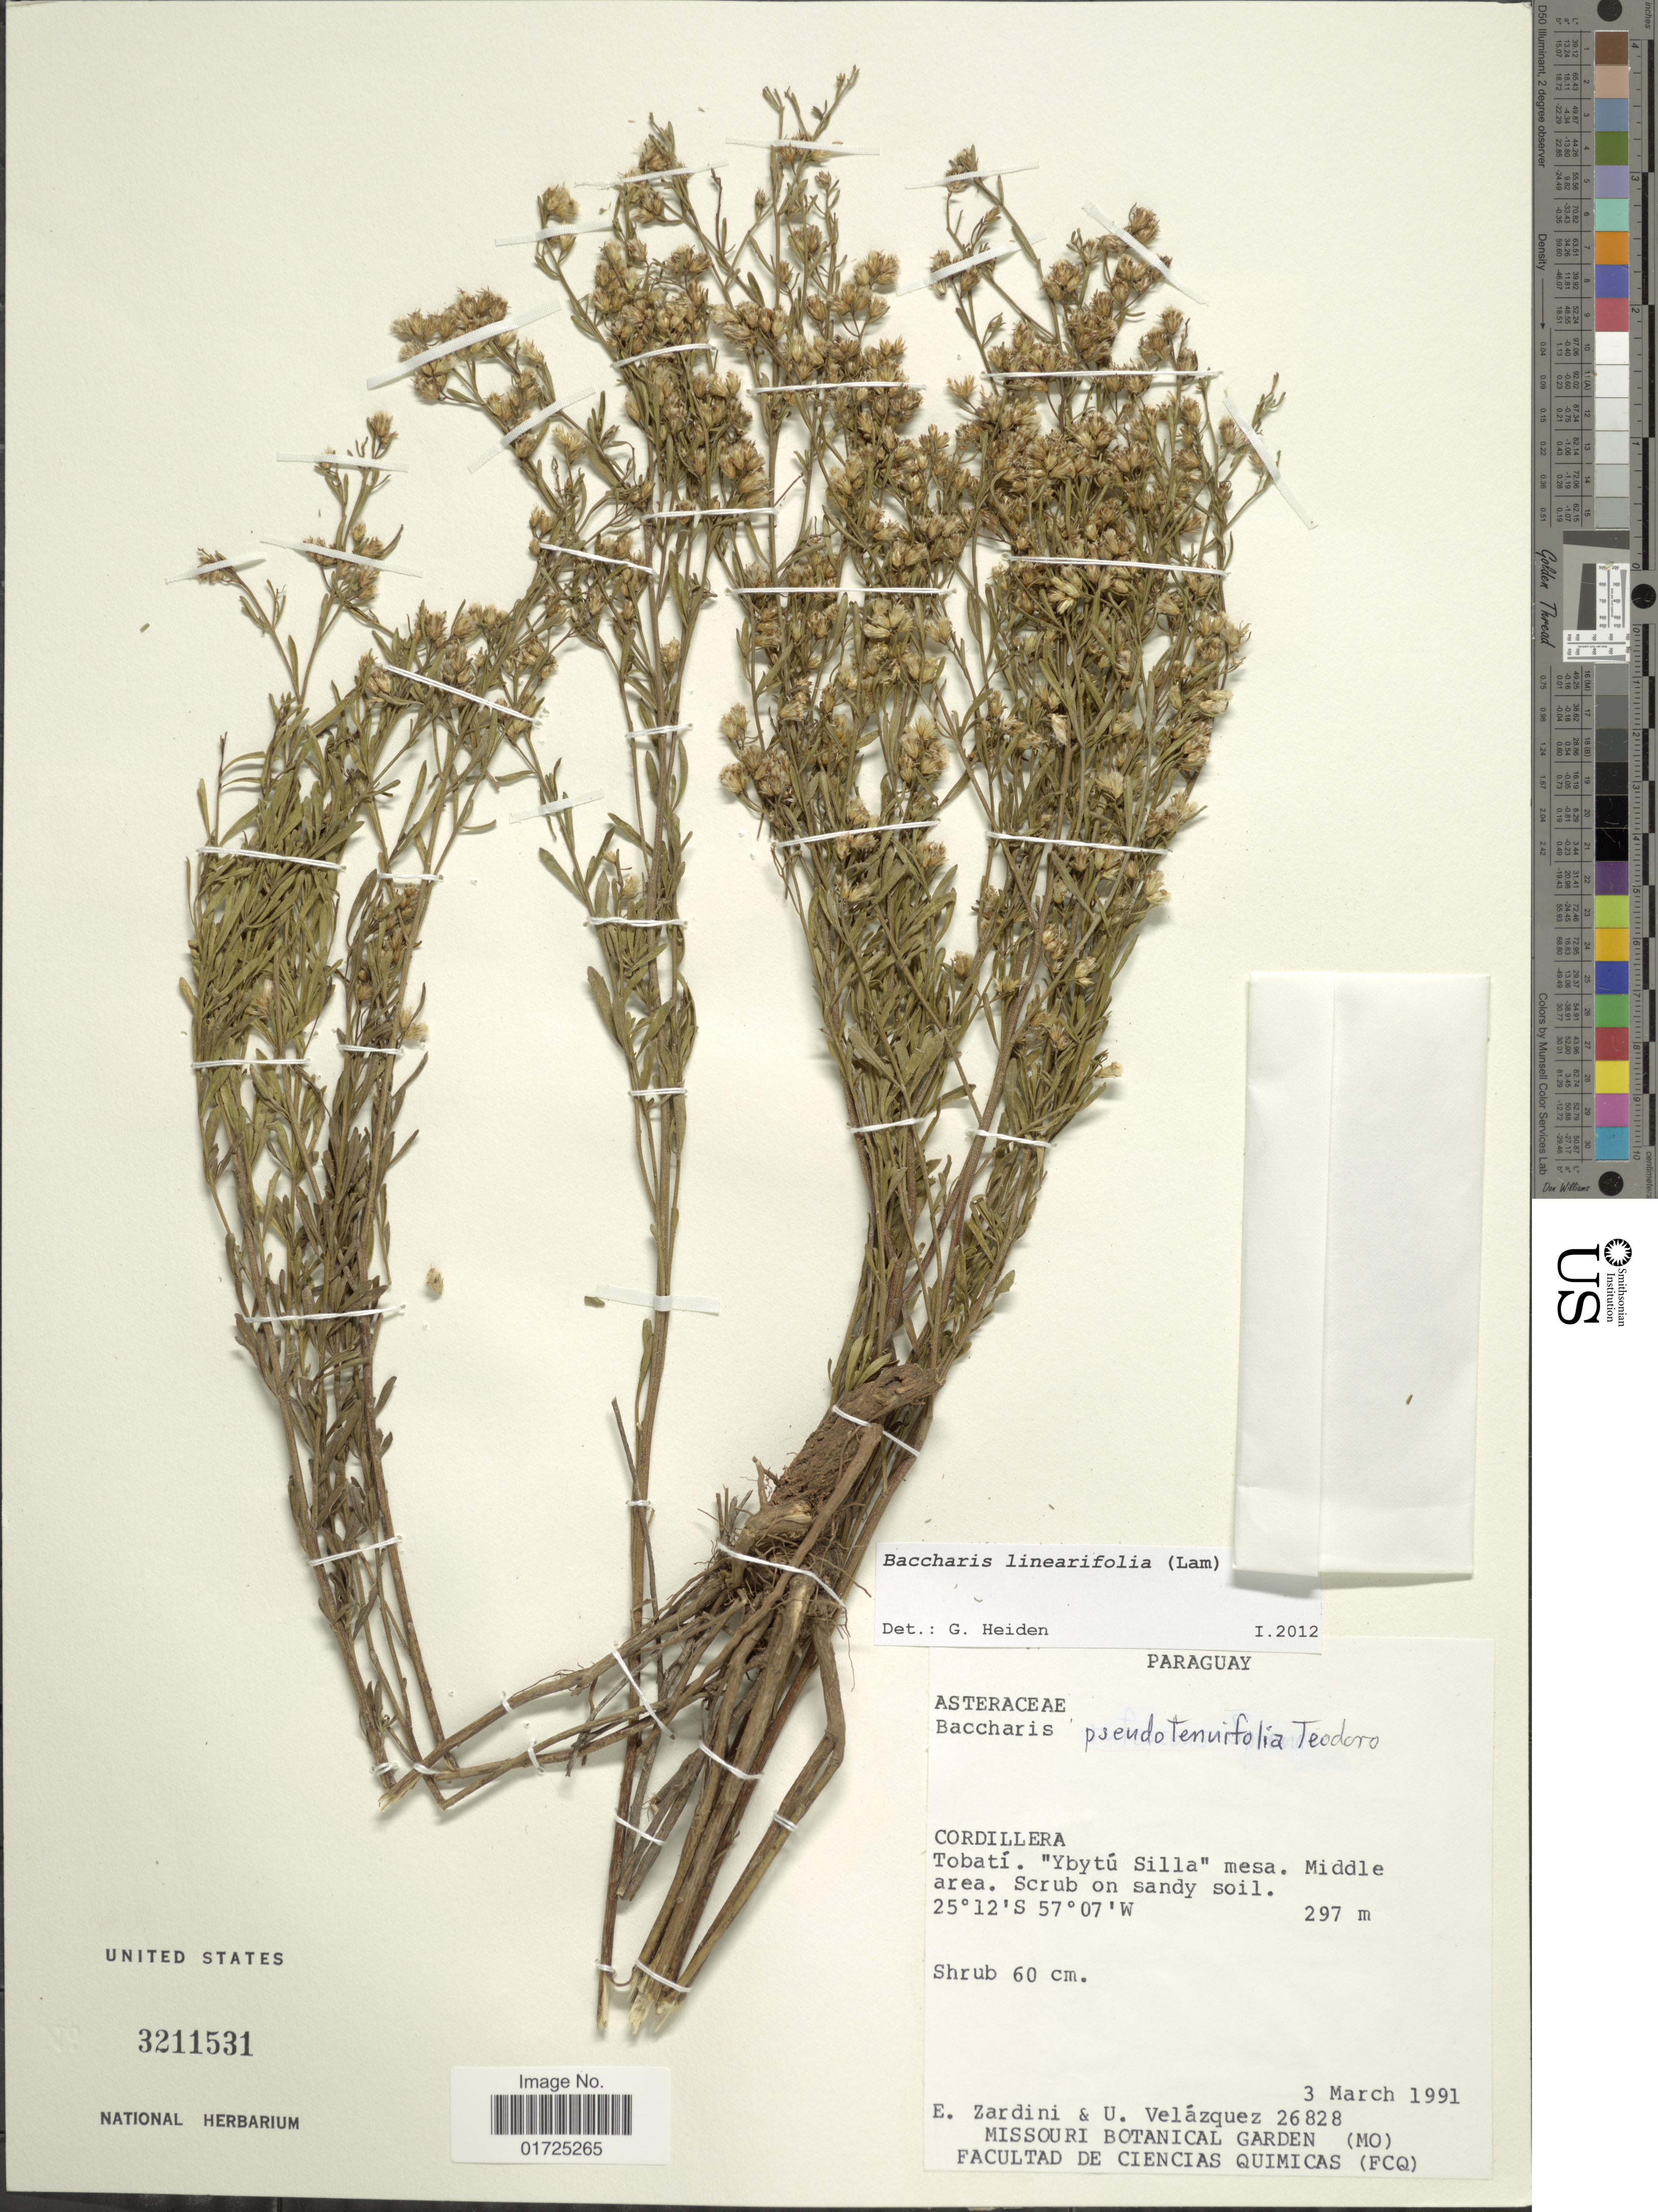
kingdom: Plantae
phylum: Tracheophyta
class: Magnoliopsida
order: Asterales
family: Asteraceae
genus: Baccharis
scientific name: Baccharis linearifolia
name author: (Lam.) Pers.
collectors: E. M. Zardini & U. Velázquez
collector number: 26828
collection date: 1991-03-03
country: Paraguay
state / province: Cordillera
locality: Cordillera. Tobatí. "Ybytú Silla" mesa. Middle area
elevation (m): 297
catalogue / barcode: US 3211531